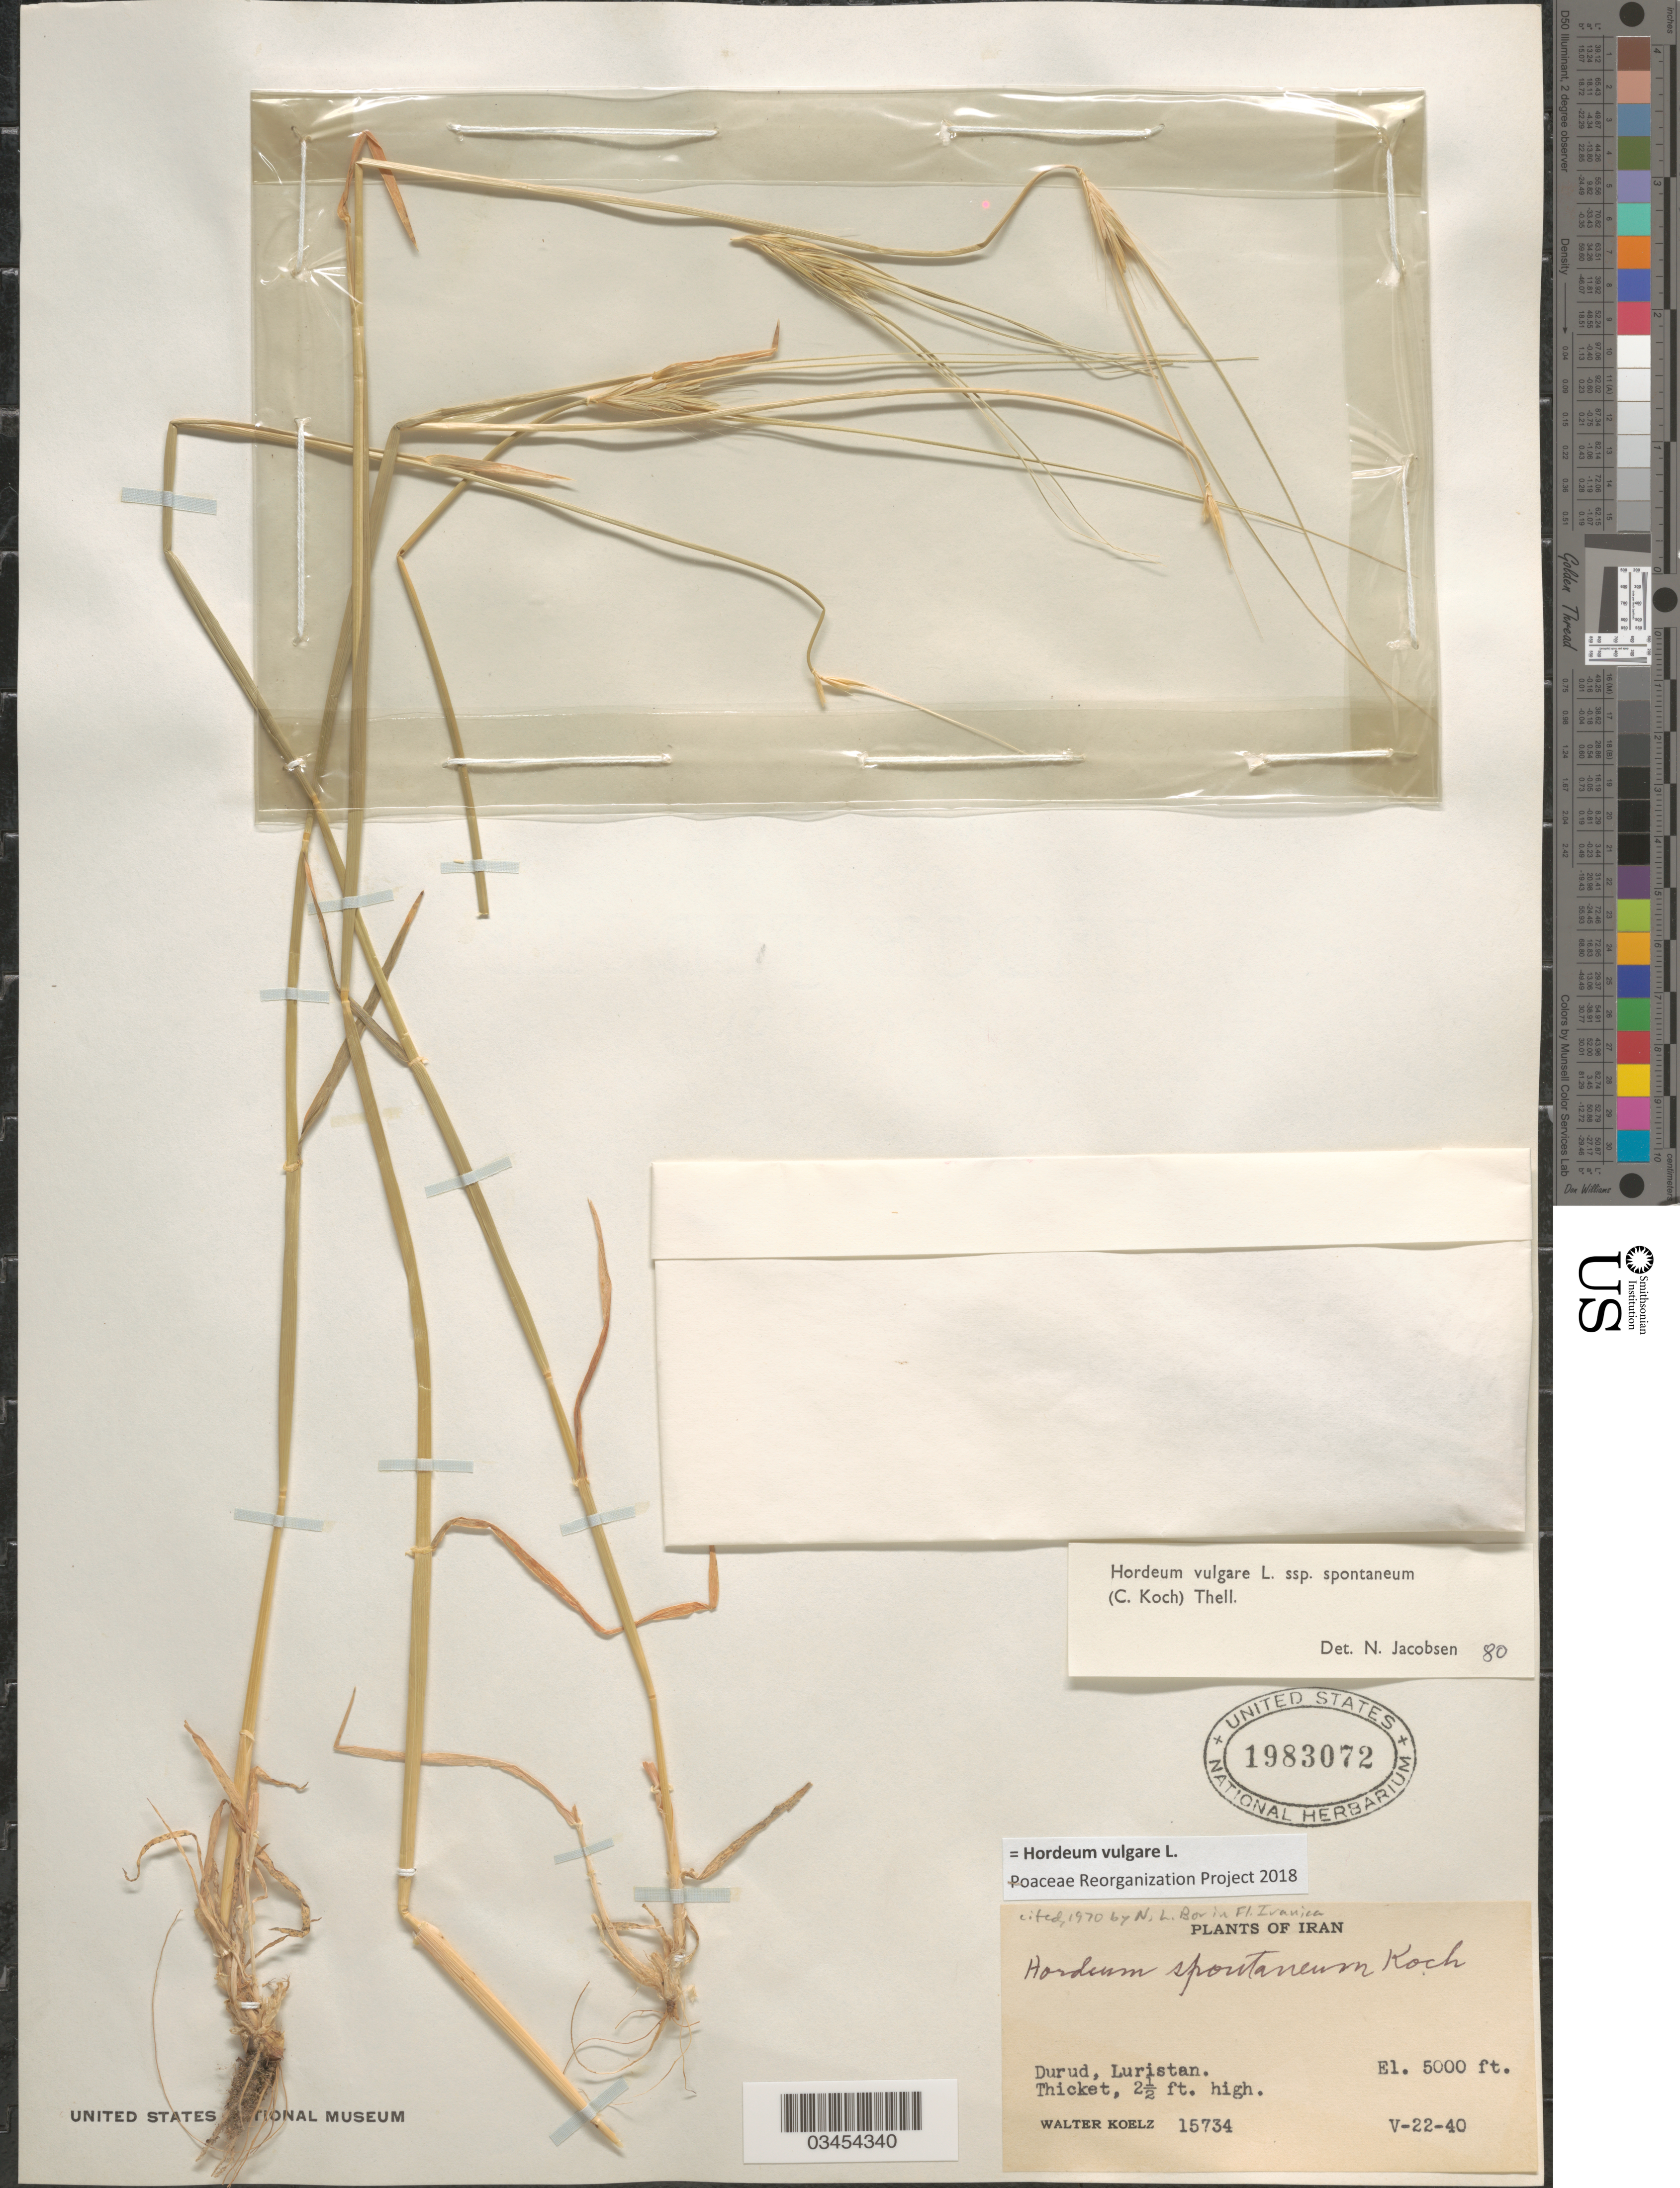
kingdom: Plantae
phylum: Tracheophyta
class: Liliopsida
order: Poales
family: Poaceae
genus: Hordeum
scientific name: Hordeum vulgare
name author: L.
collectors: W. N. Koelz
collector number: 15734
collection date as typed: Transcribed d/m/y: 22/5/40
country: Iran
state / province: Lorestan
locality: Durud, Luristan.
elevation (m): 1524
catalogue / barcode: US 1983072